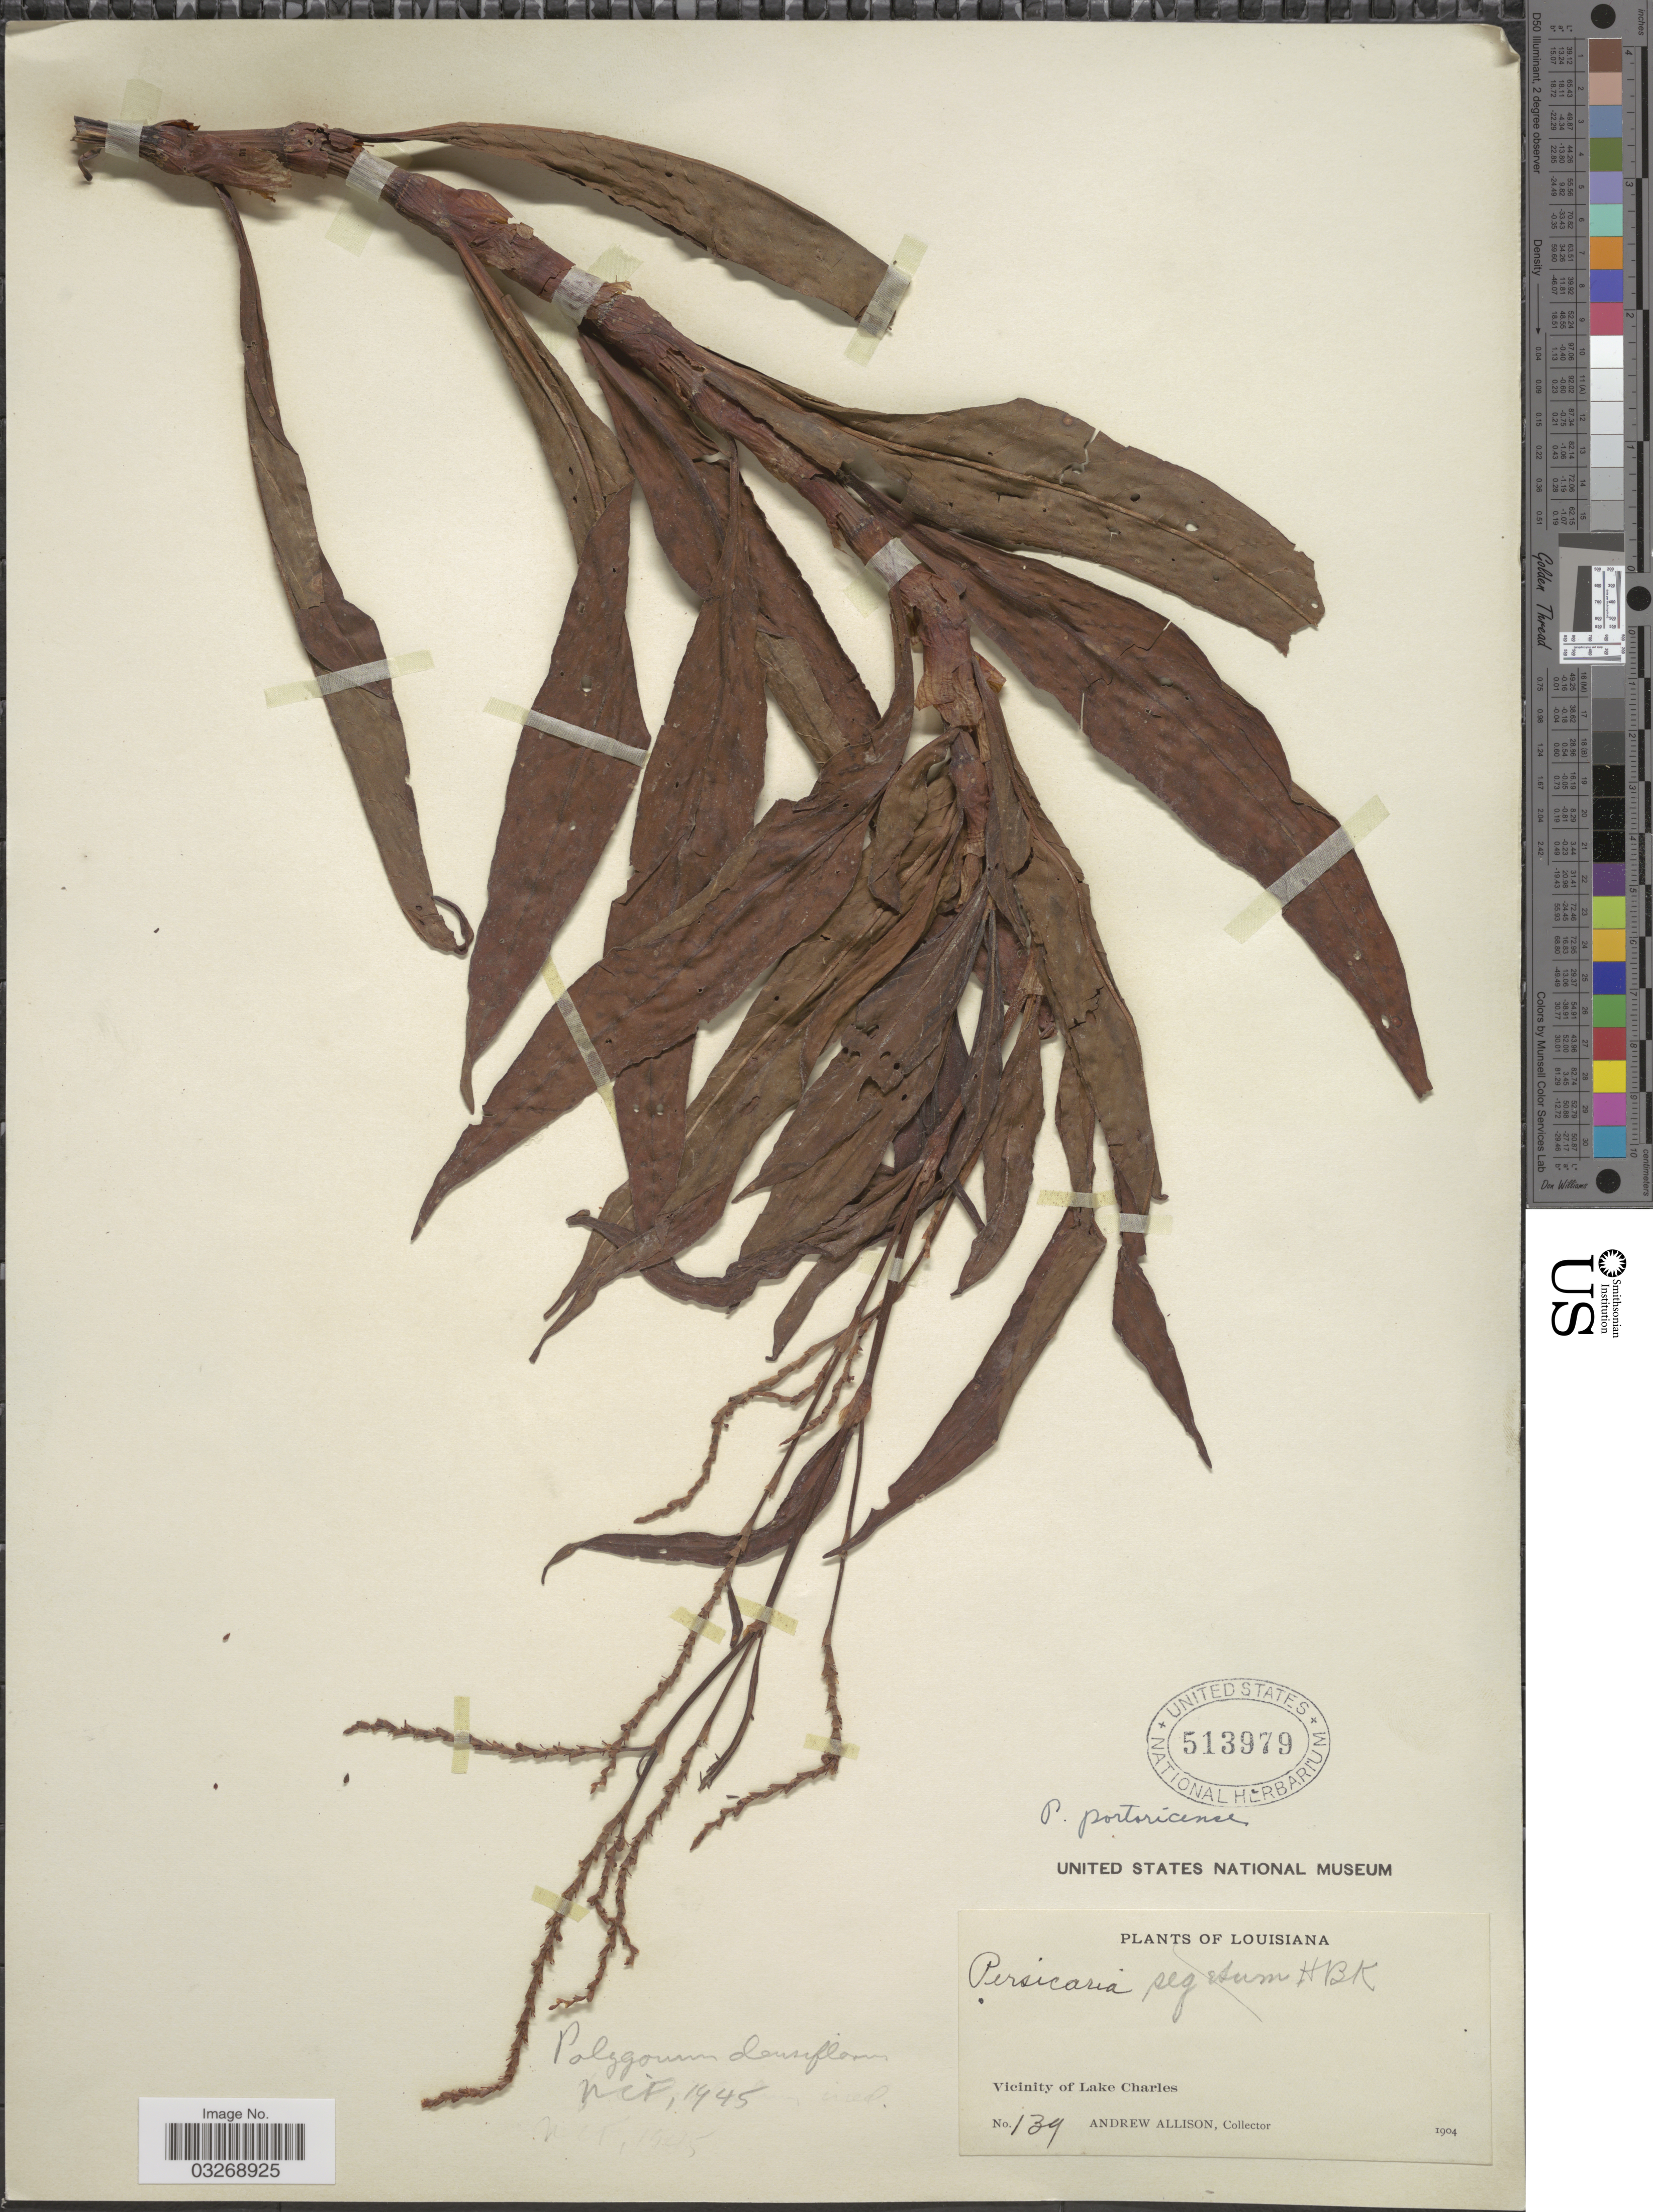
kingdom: Plantae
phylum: Tracheophyta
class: Magnoliopsida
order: Caryophyllales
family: Polygonaceae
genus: Persicaria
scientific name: Persicaria glabra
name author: (Willd.) M. Gómez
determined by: Atha, D. E.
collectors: A. Allison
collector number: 139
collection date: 1904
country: United States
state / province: Louisiana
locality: Vicinity of Lake Charles.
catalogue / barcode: US 513979